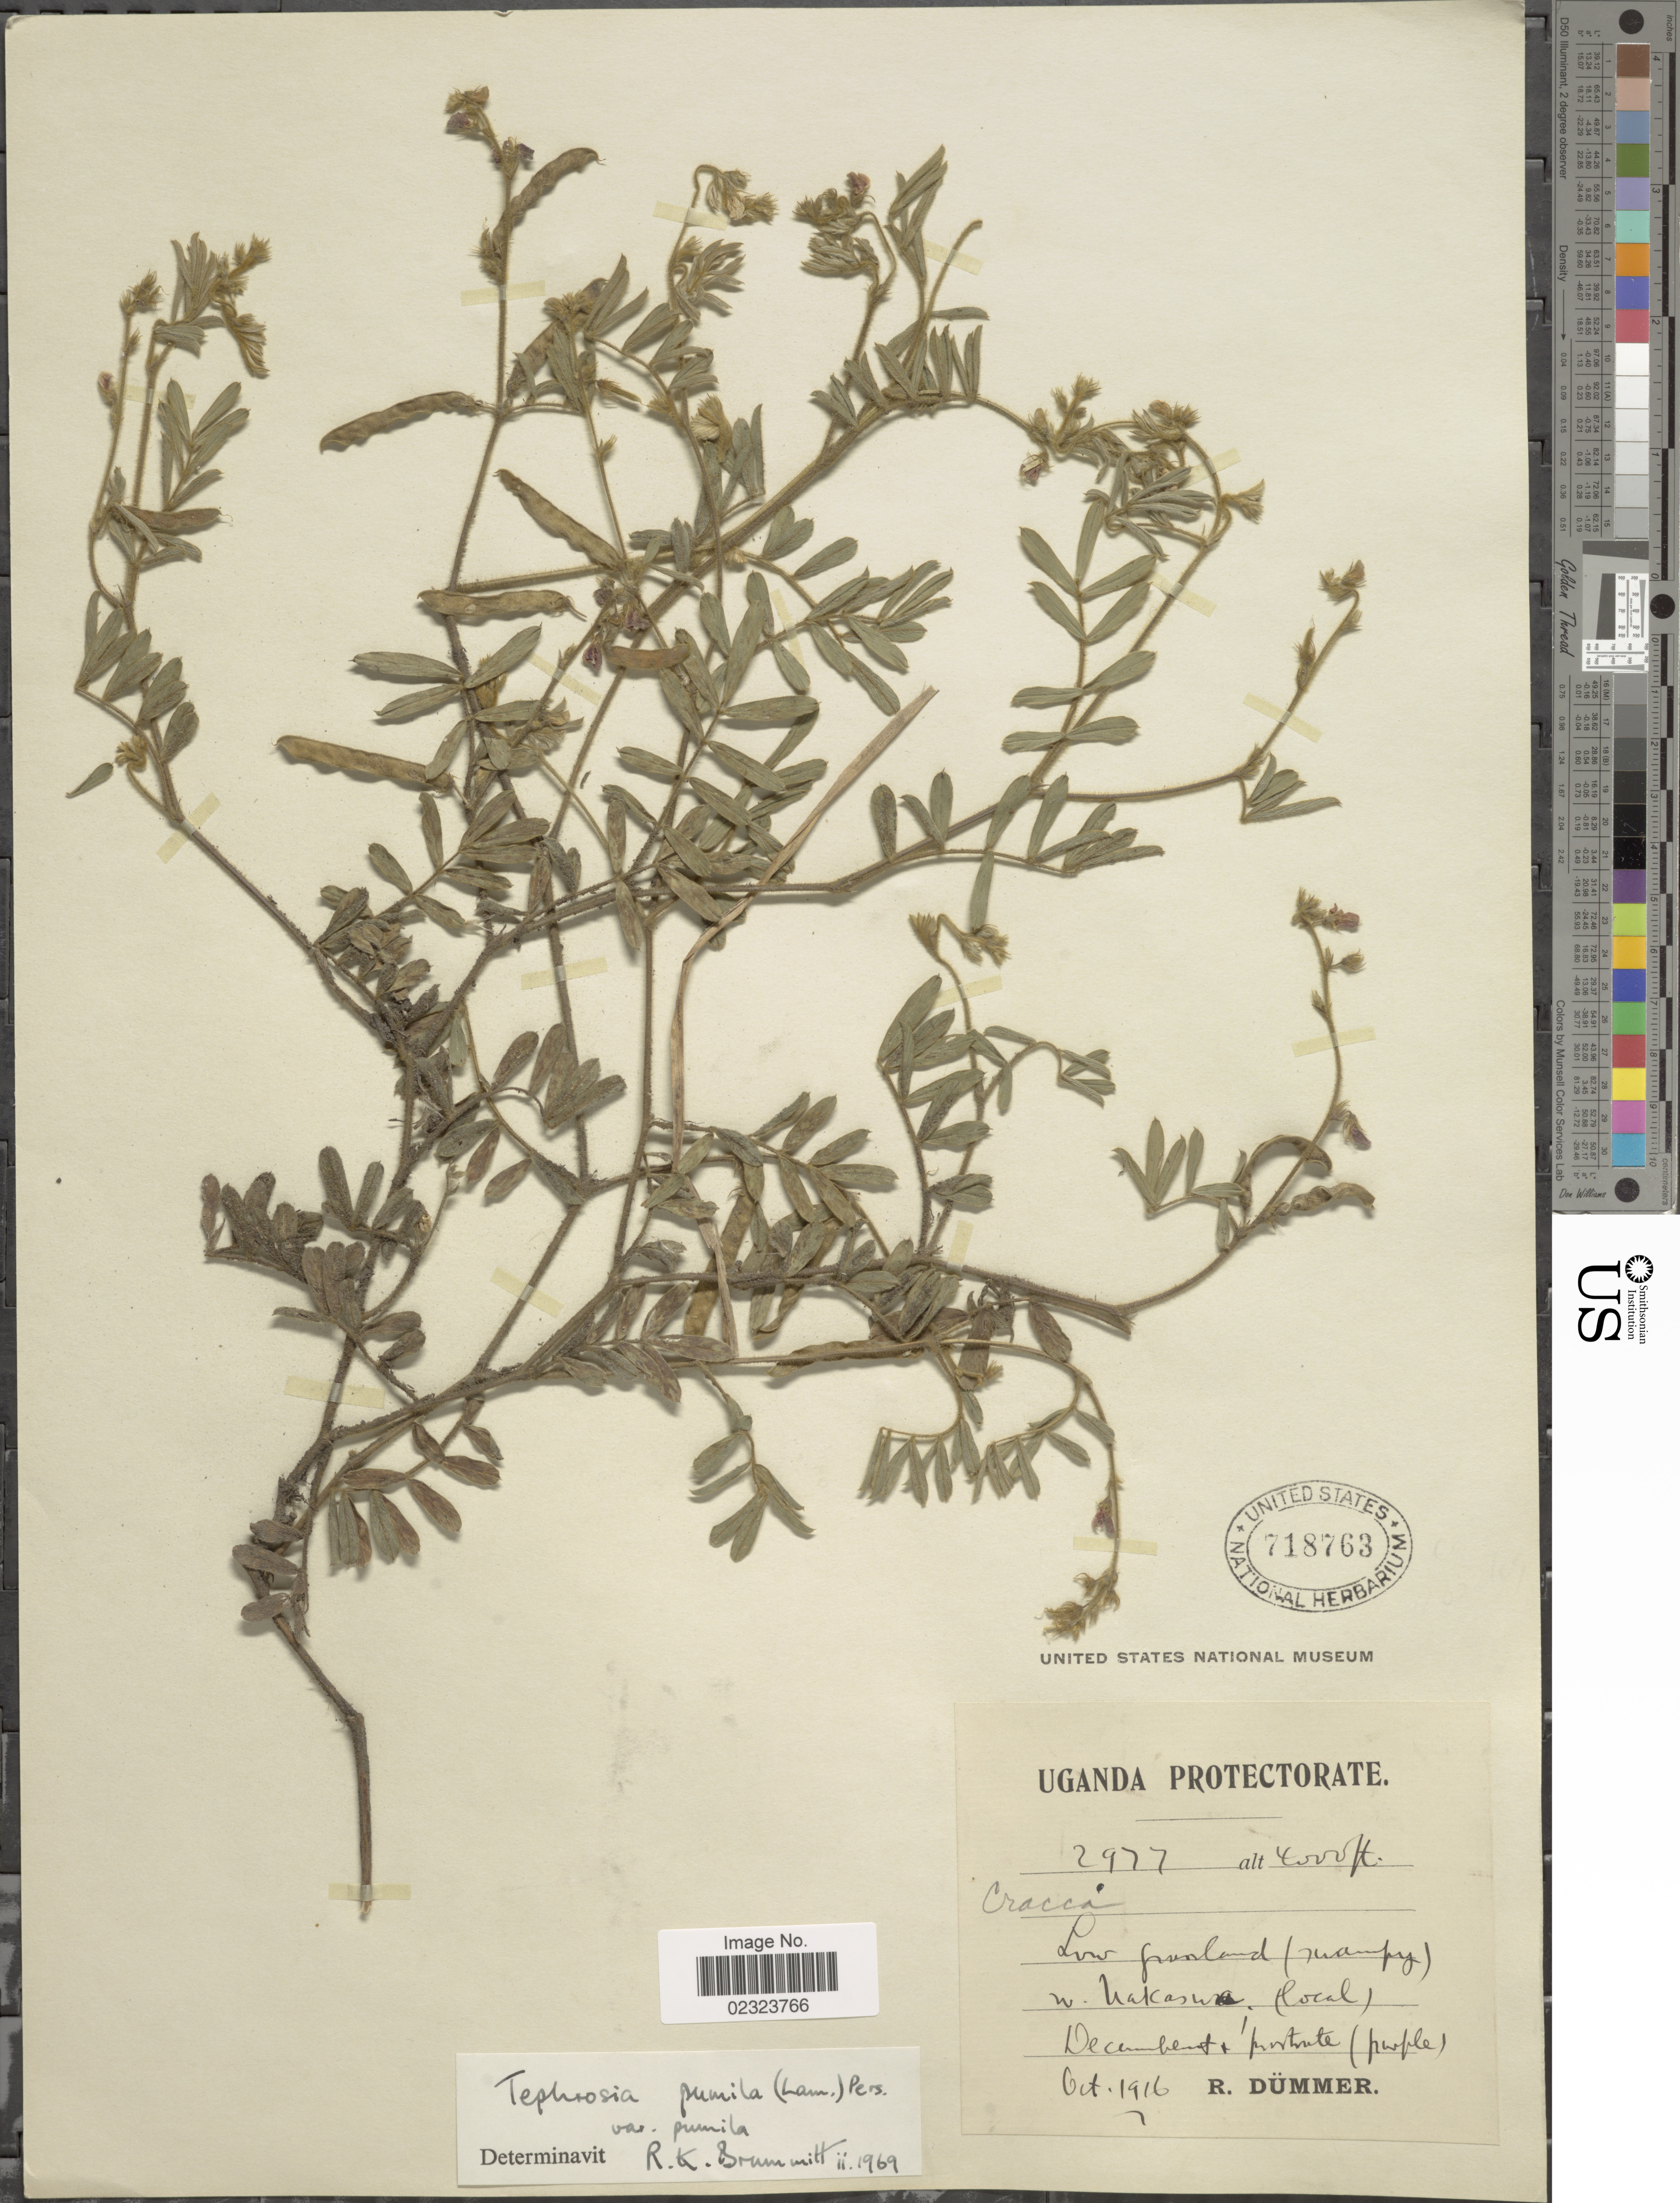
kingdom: Plantae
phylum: Tracheophyta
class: Magnoliopsida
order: Fabales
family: Fabaceae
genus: Tephrosia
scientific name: Tephrosia pumila var. pumila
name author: (Lam.) Pers.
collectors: R. Dümmer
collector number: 2977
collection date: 1916-10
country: Uganda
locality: Uganda Protectorate, nr. Nakaswa.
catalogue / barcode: US 718763